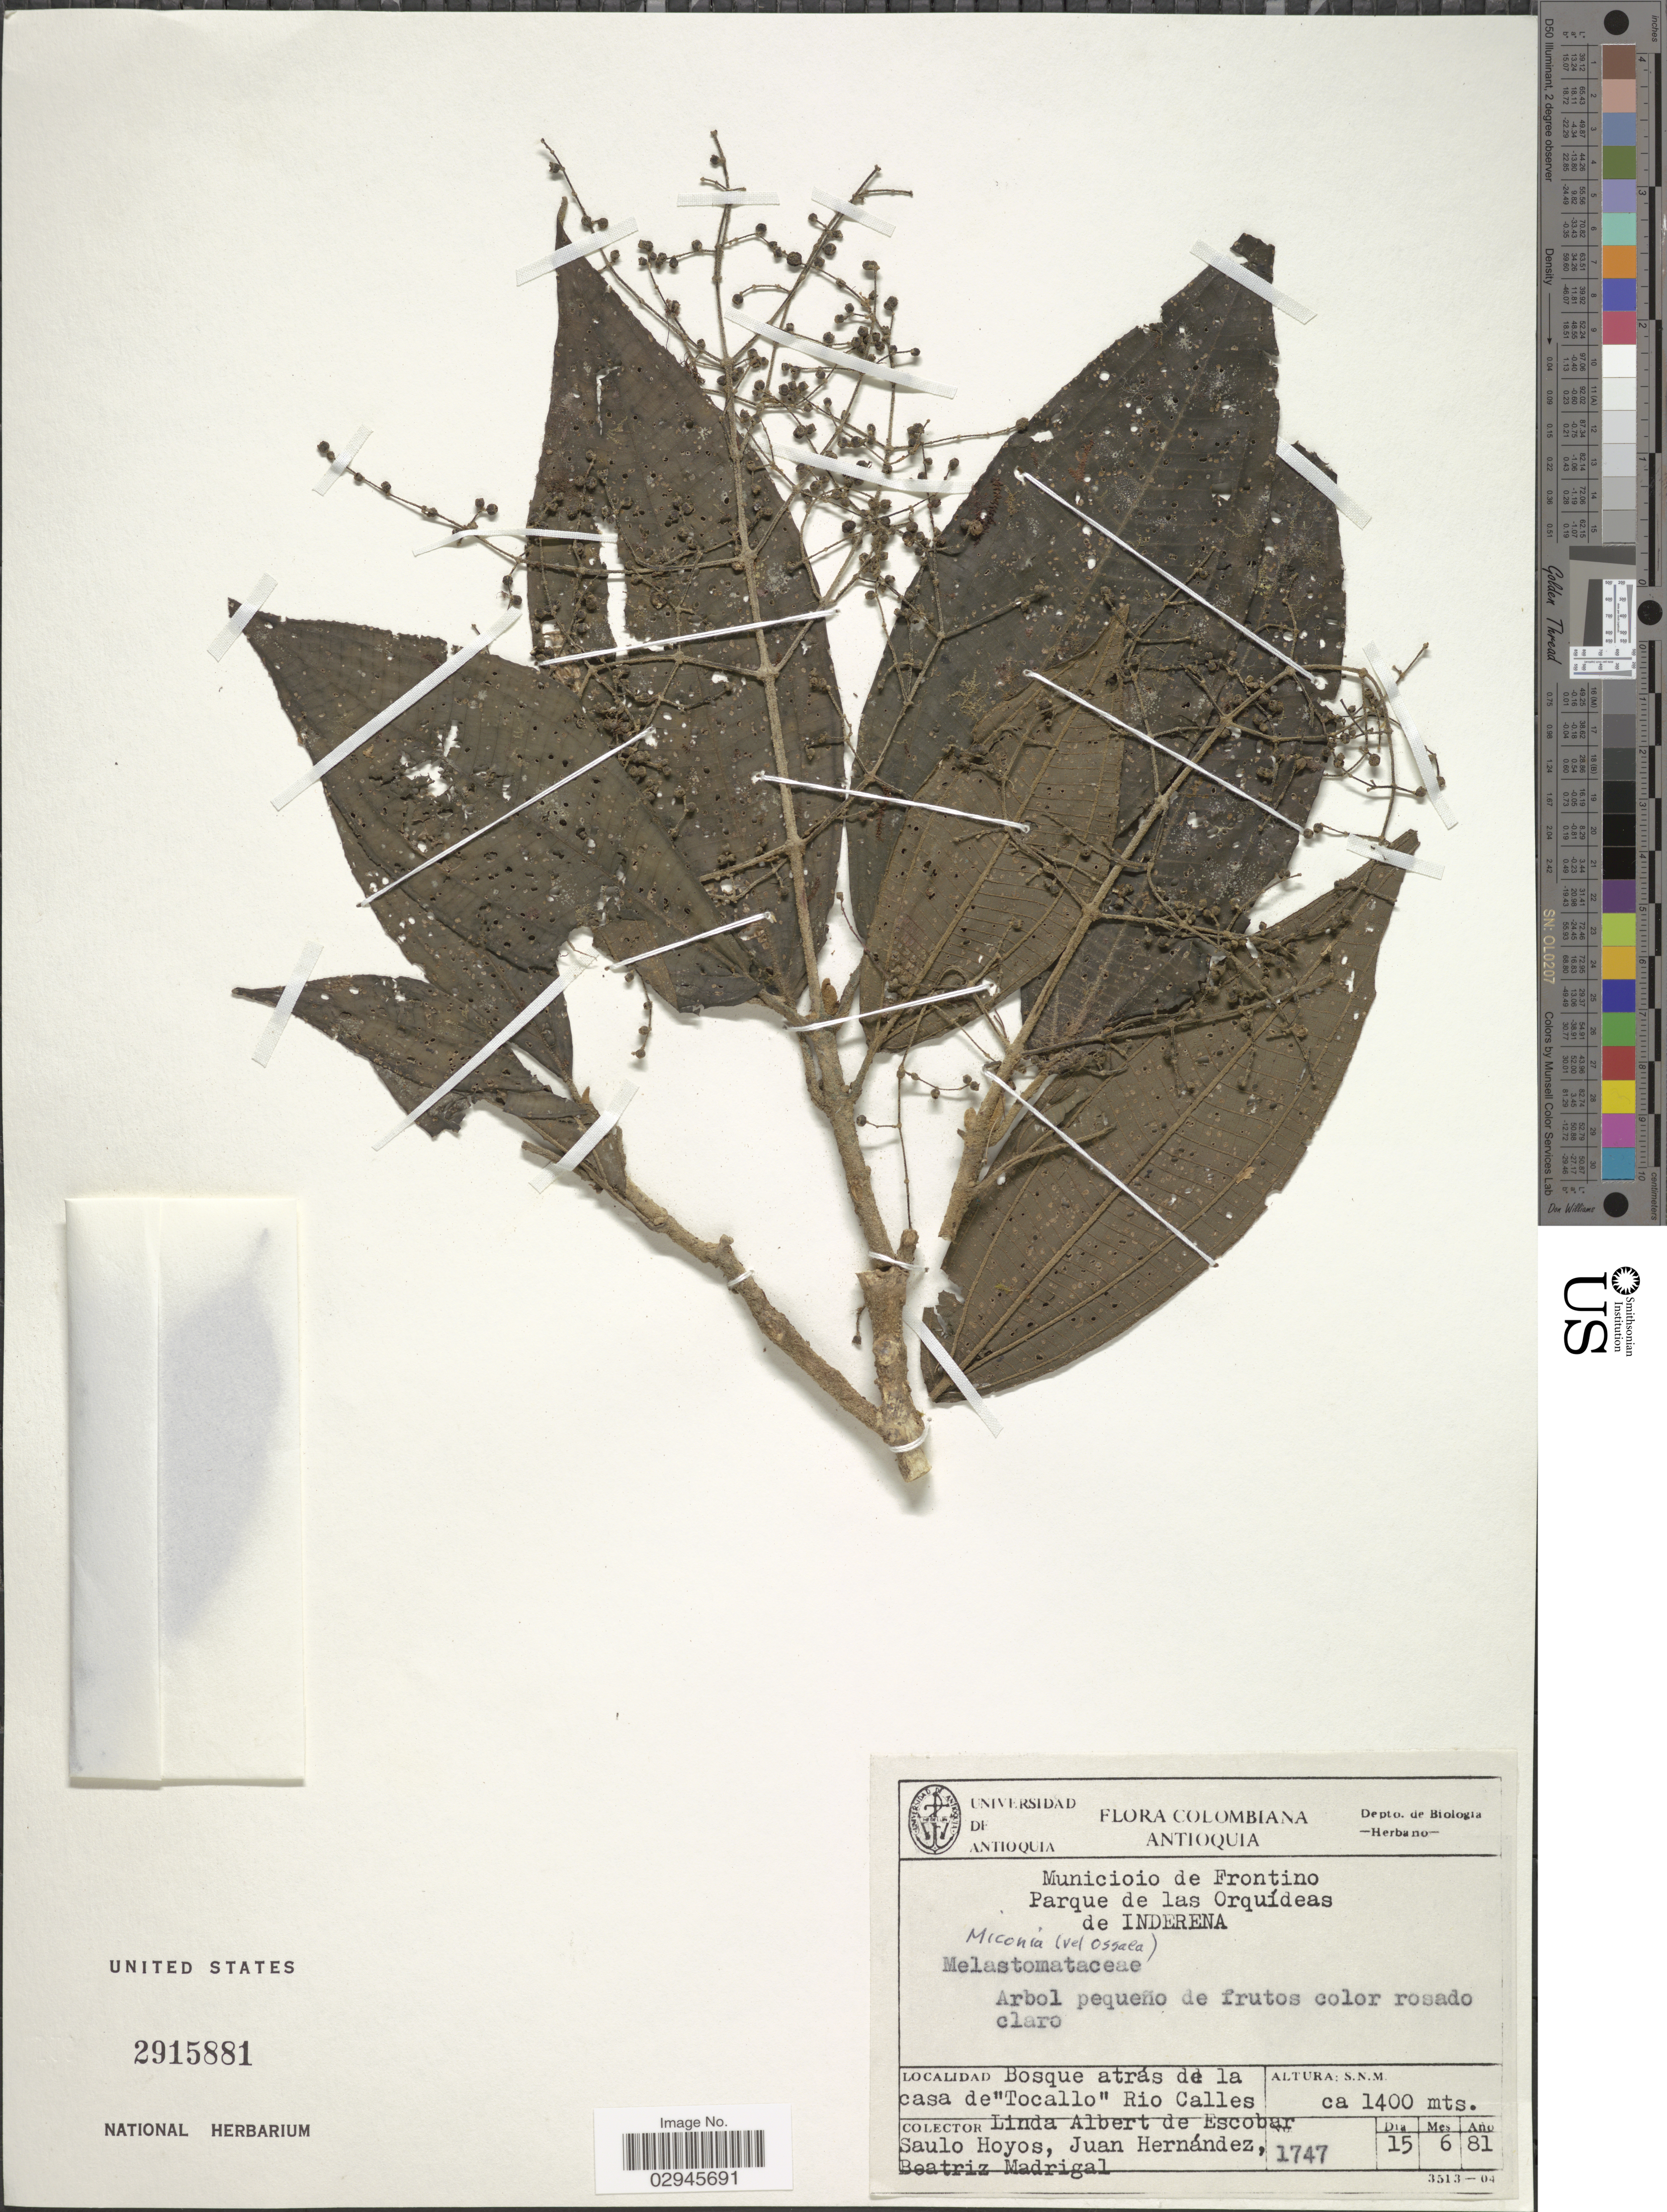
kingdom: Plantae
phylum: Tracheophyta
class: Magnoliopsida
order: Myrtales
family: Melastomataceae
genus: Miconia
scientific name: Miconia sp.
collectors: L. K. de Escobar, S. Hoyos, J. J. Hernandez & B. E. Madrigal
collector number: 1747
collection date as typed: Transcribed d/m/y: 15/6/81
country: Colombia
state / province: Antioquia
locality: Municipio de Frontino. Parque de las Orquídeas de Inderena. Bosque atrás de la casa de "Tocallo" Rio Calles.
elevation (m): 1400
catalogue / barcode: US 2915881